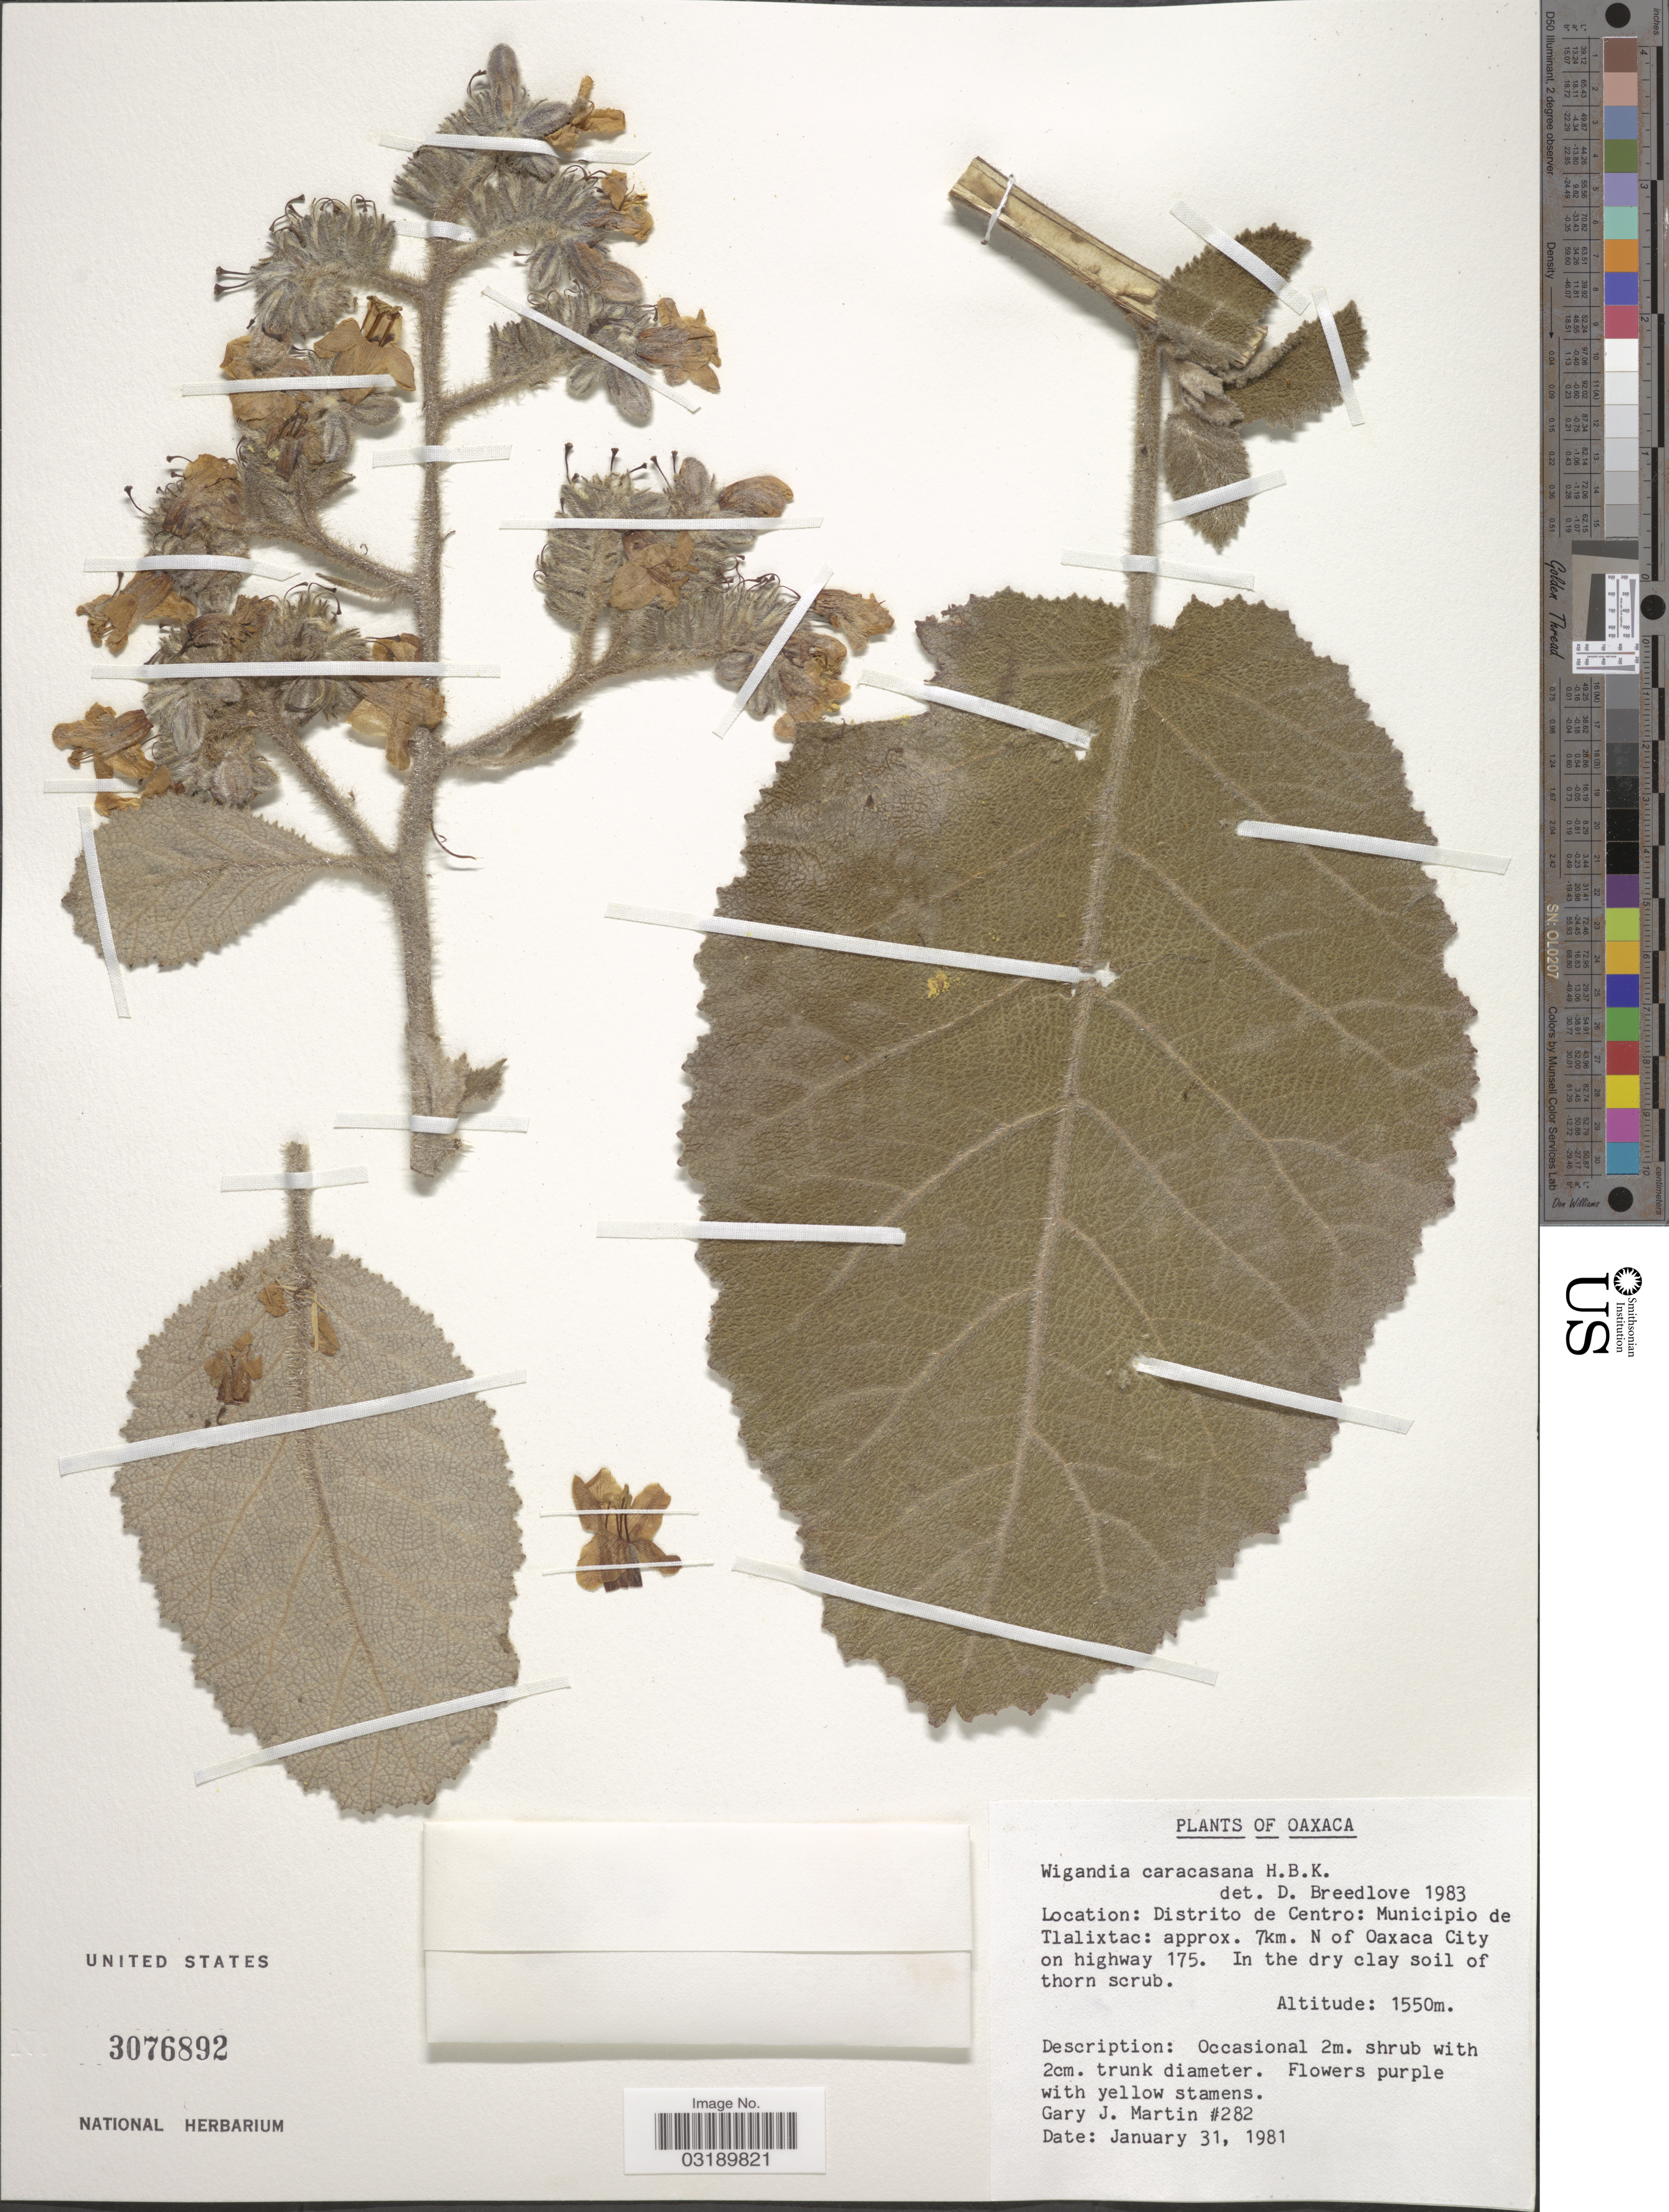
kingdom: Plantae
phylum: Tracheophyta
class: Magnoliopsida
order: Boraginales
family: Namaceae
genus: Wigandia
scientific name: Wigandia caracasana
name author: Kunth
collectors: G. J. Martin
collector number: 282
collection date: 1981-01-31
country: Mexico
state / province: Oaxaca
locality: Distrito de Centro: Municipio de Tlalixtac: approx. 7km. N of Oaxaca City on highway 175.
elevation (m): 1550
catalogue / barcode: US 3076892